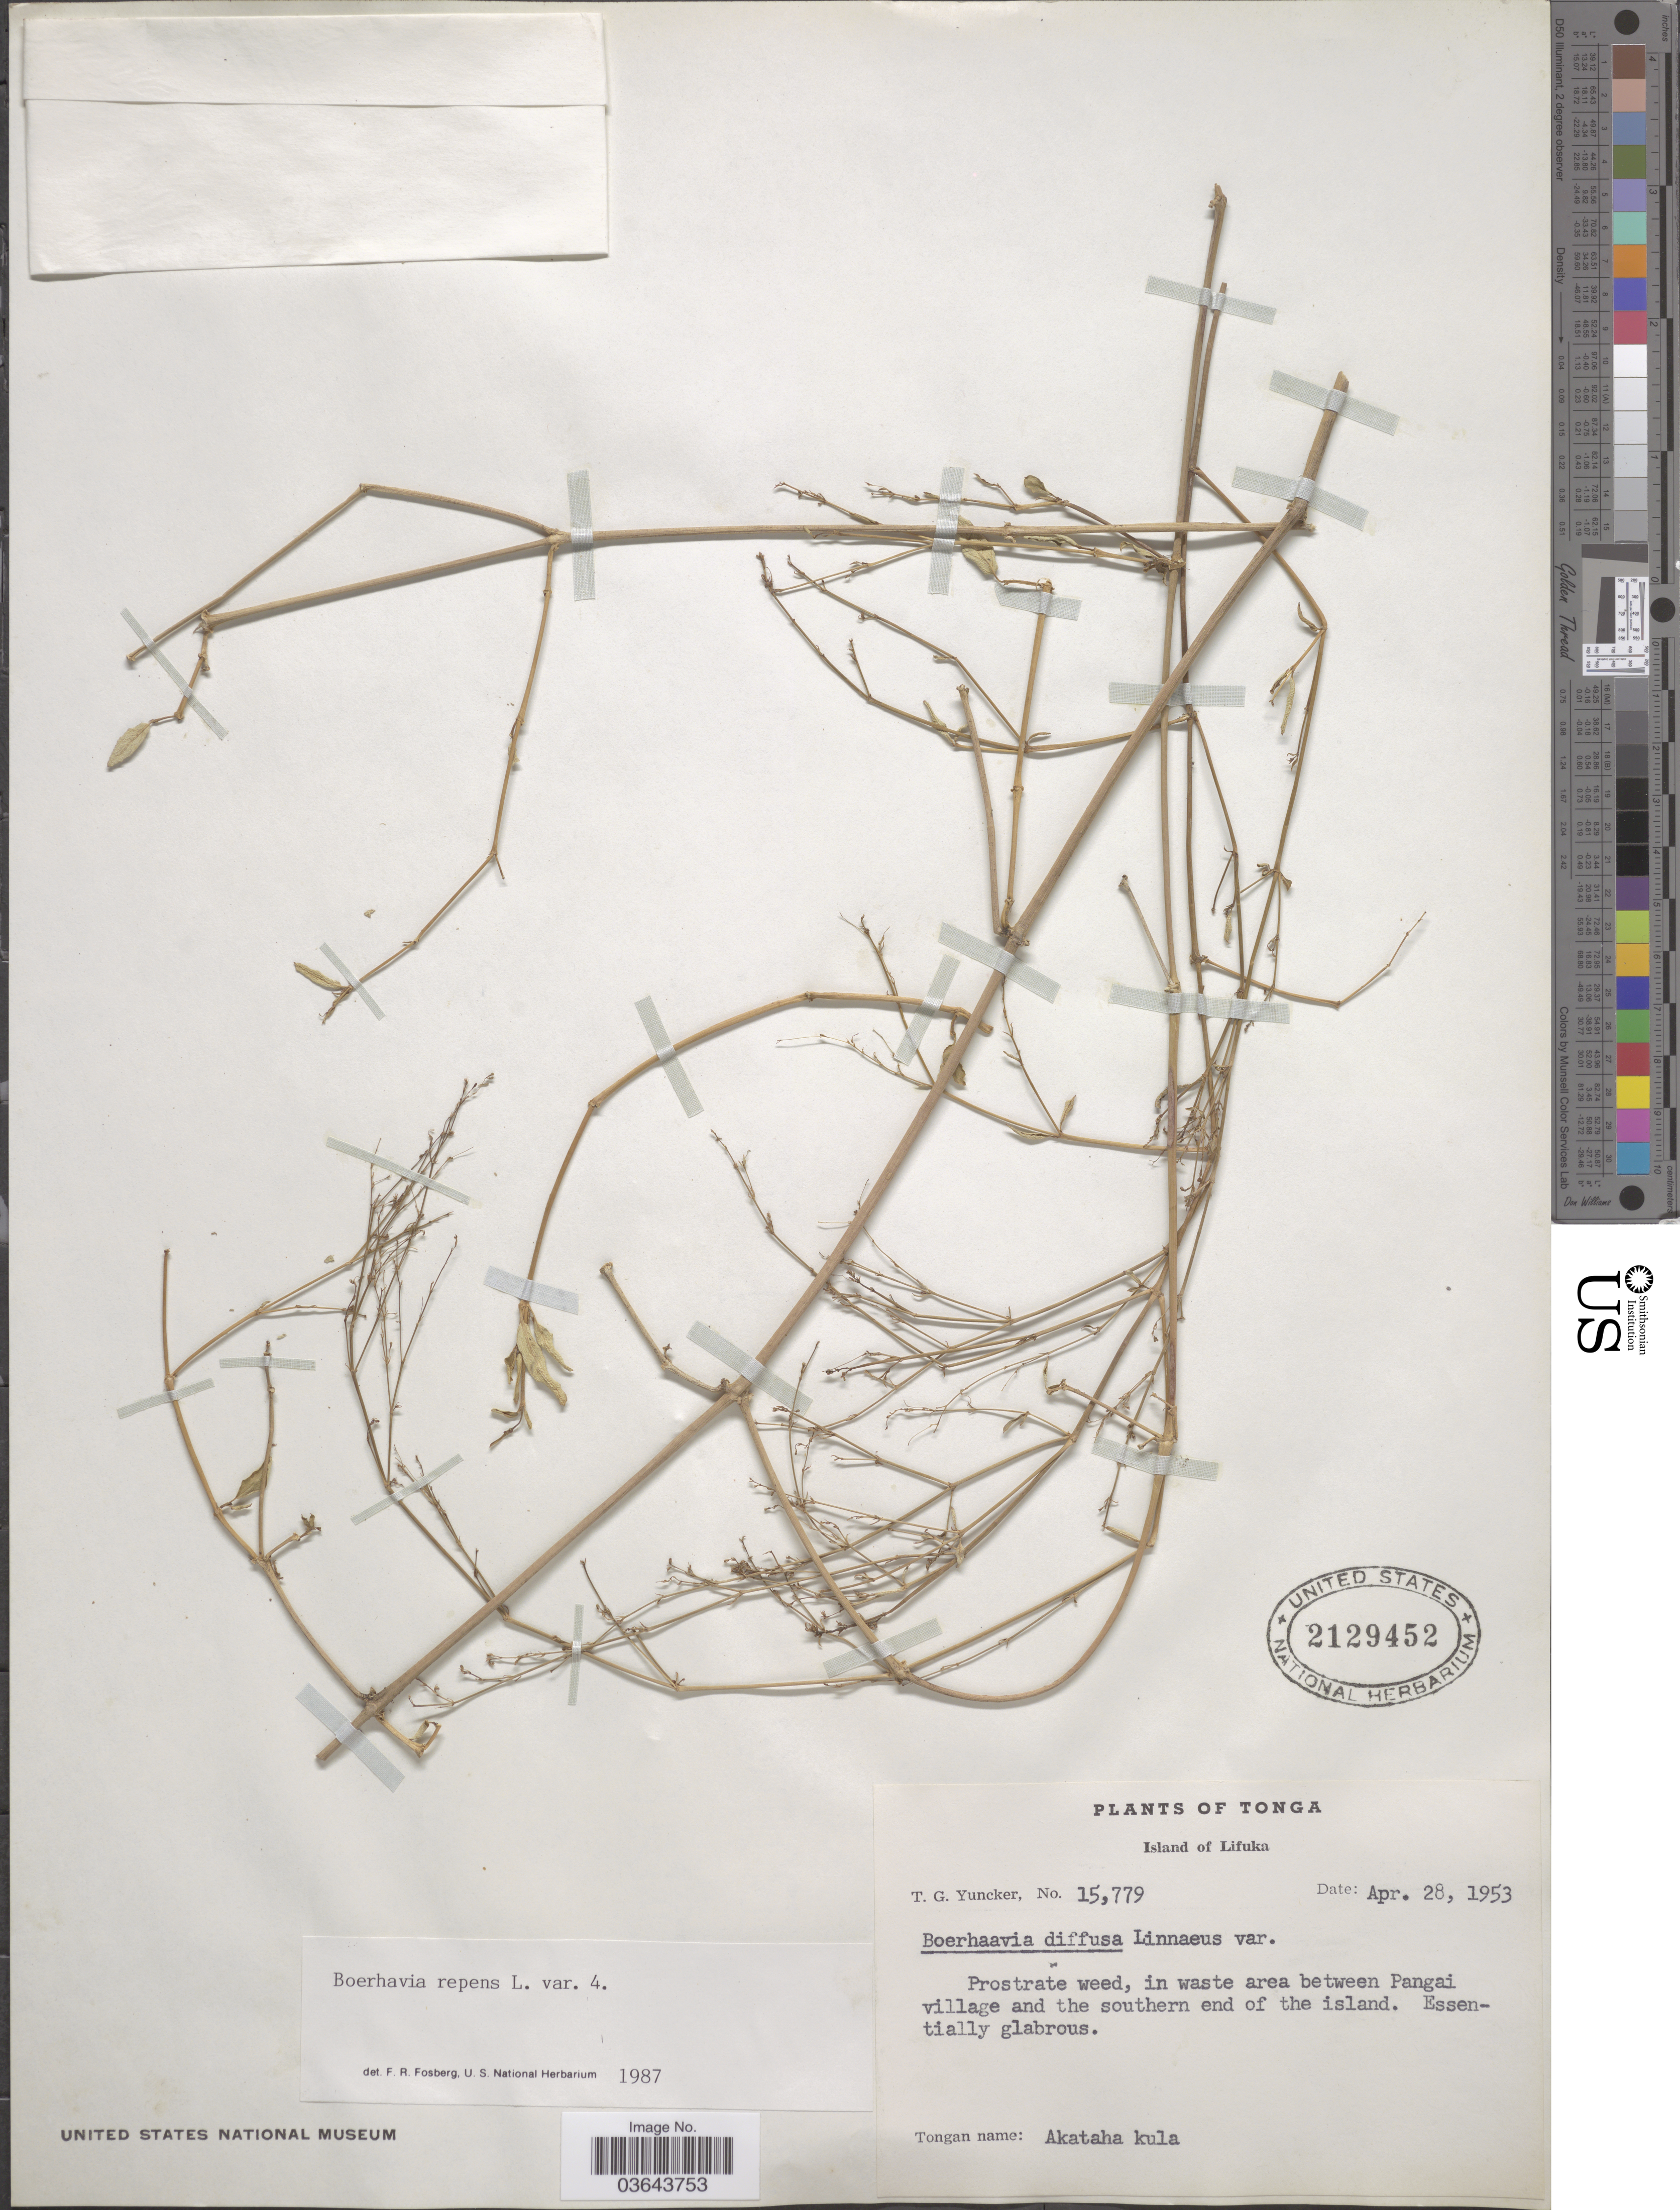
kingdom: Plantae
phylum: Tracheophyta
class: Magnoliopsida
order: Caryophyllales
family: Nyctaginaceae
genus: Boerhavia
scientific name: Boerhavia repens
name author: L.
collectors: T. G. Yuncker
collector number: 15779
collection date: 1953-04-28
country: Tonga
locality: Island of Lifuka. In waste area between Pangai village and the southern end of the island.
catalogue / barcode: US 2129452